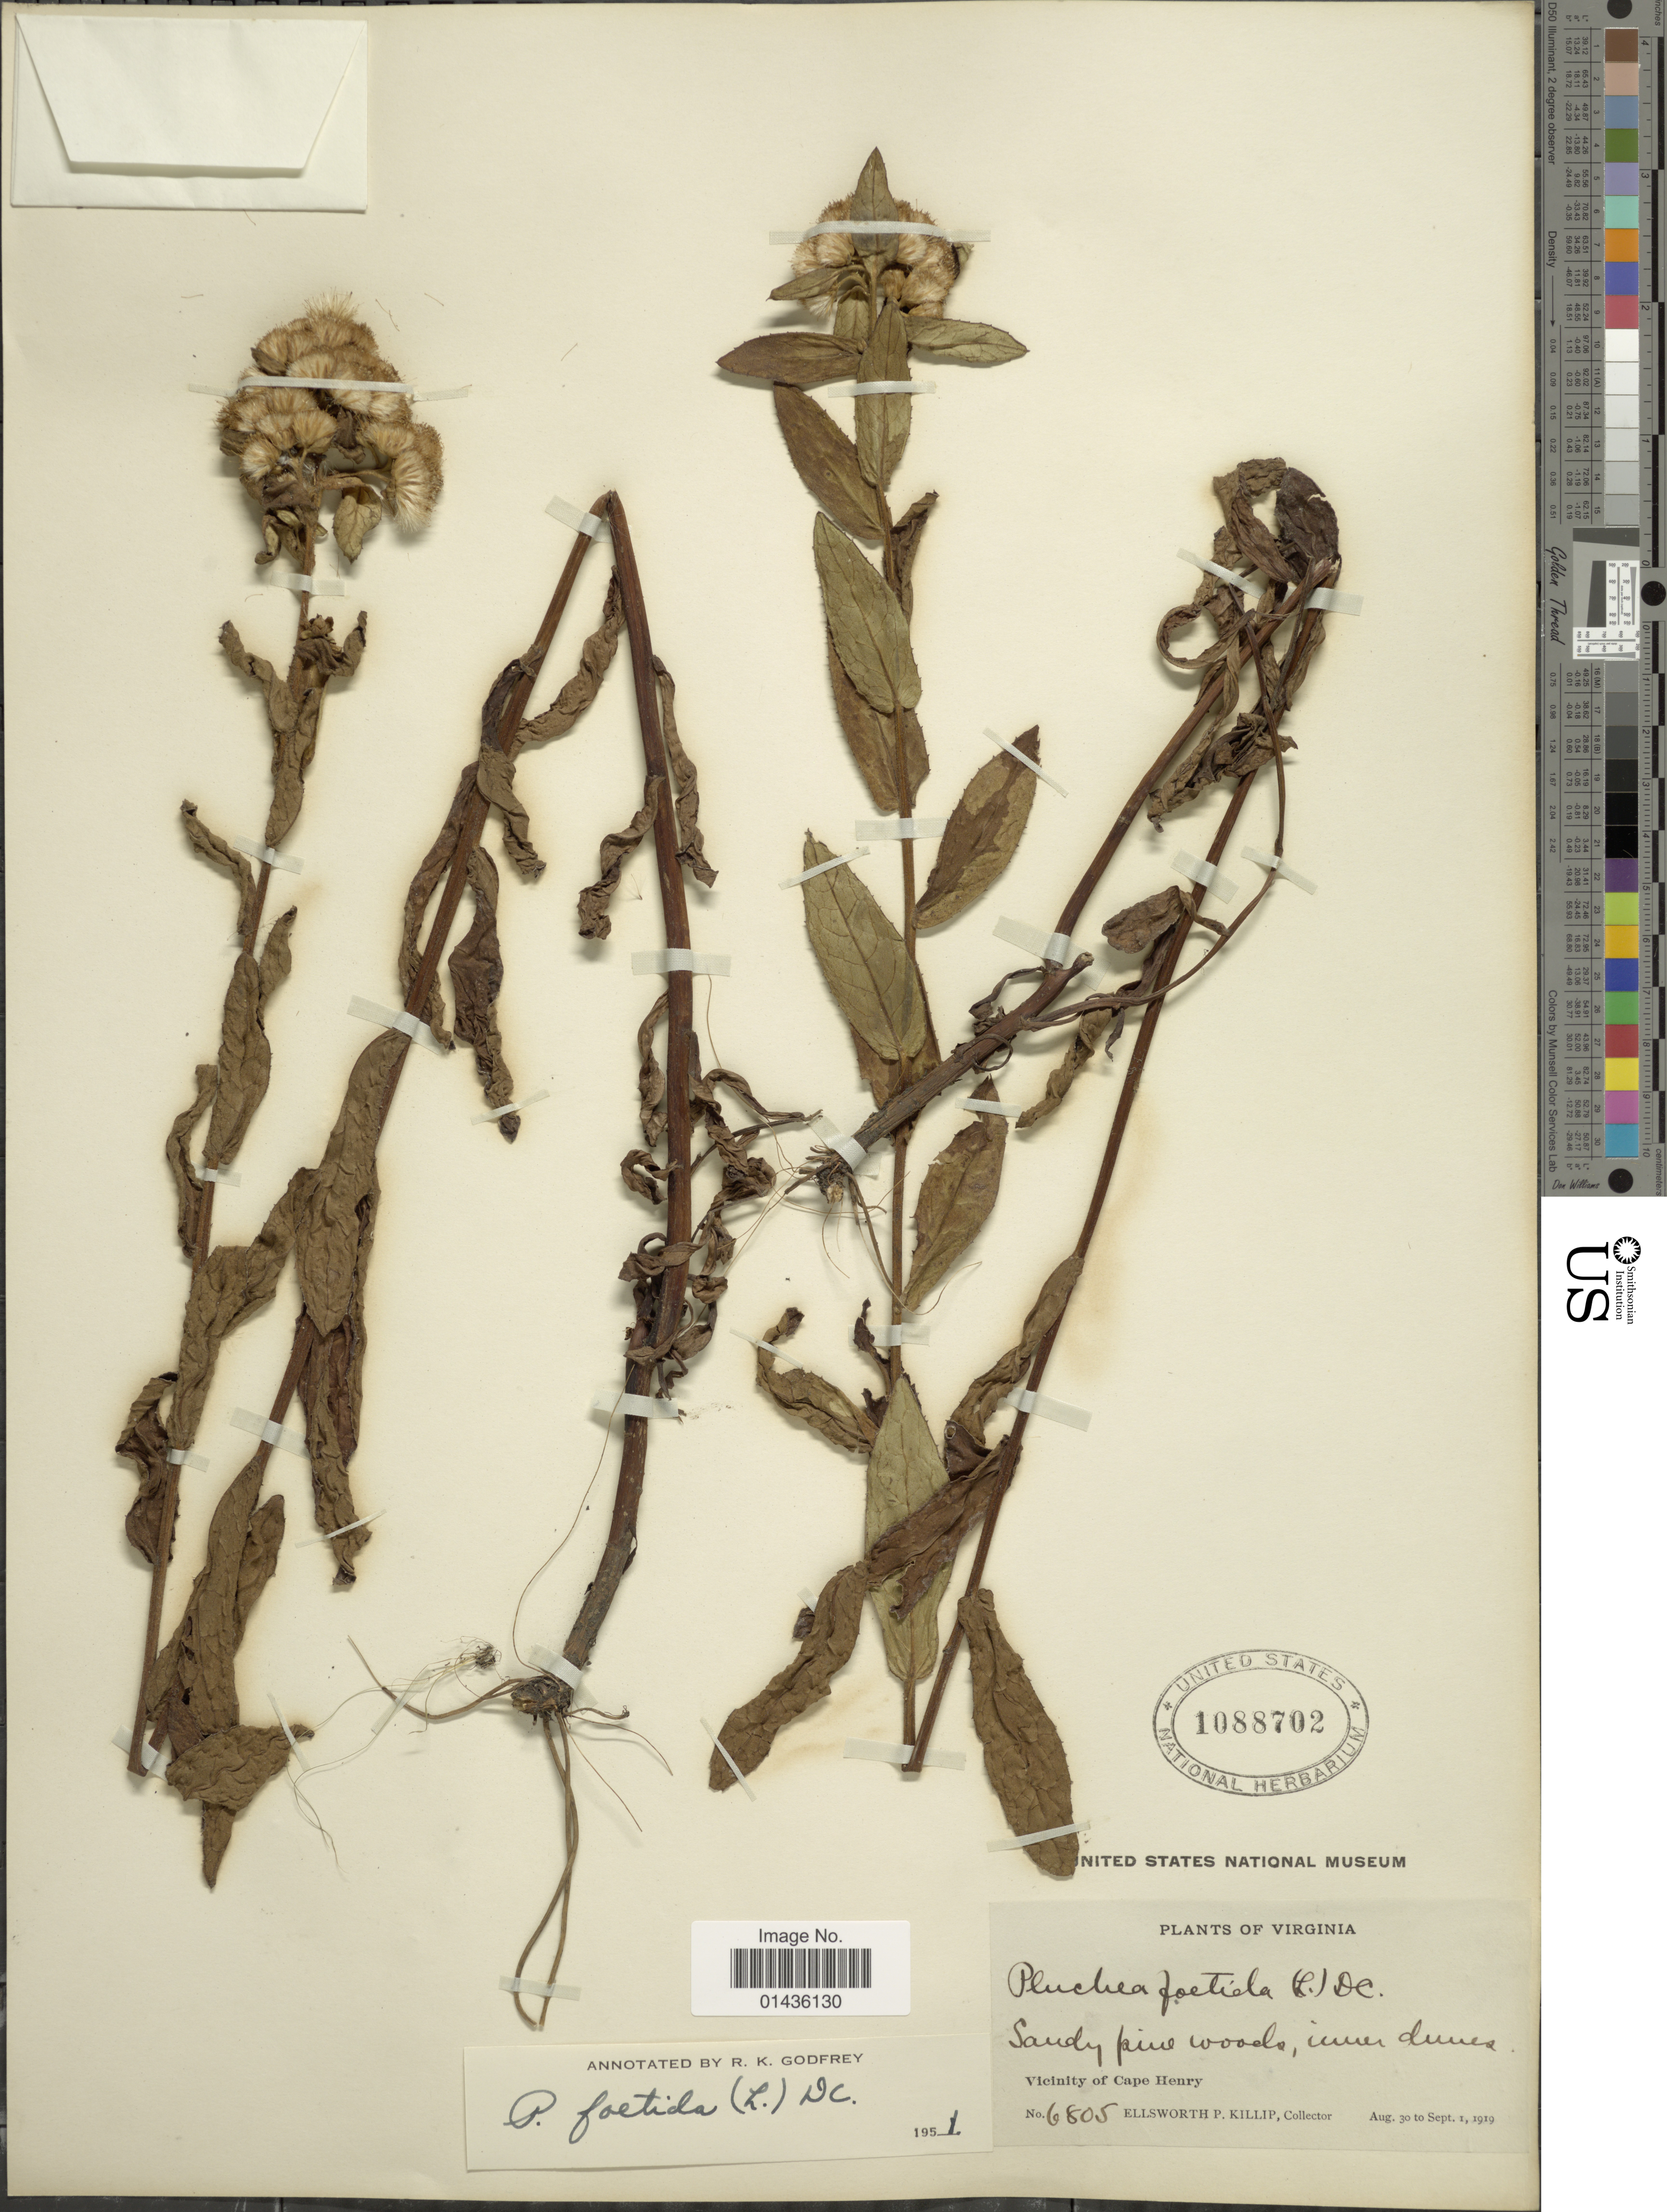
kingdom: Plantae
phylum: Tracheophyta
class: Magnoliopsida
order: Asterales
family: Asteraceae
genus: Pluchea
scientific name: Pluchea foetida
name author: (L.) DC.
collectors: E. P. Killip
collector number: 6805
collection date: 1919-08-30/1919-09-01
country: United States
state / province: Virginia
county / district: City of Virginia Beach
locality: Vicinity of Cape Henry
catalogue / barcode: US 1088702